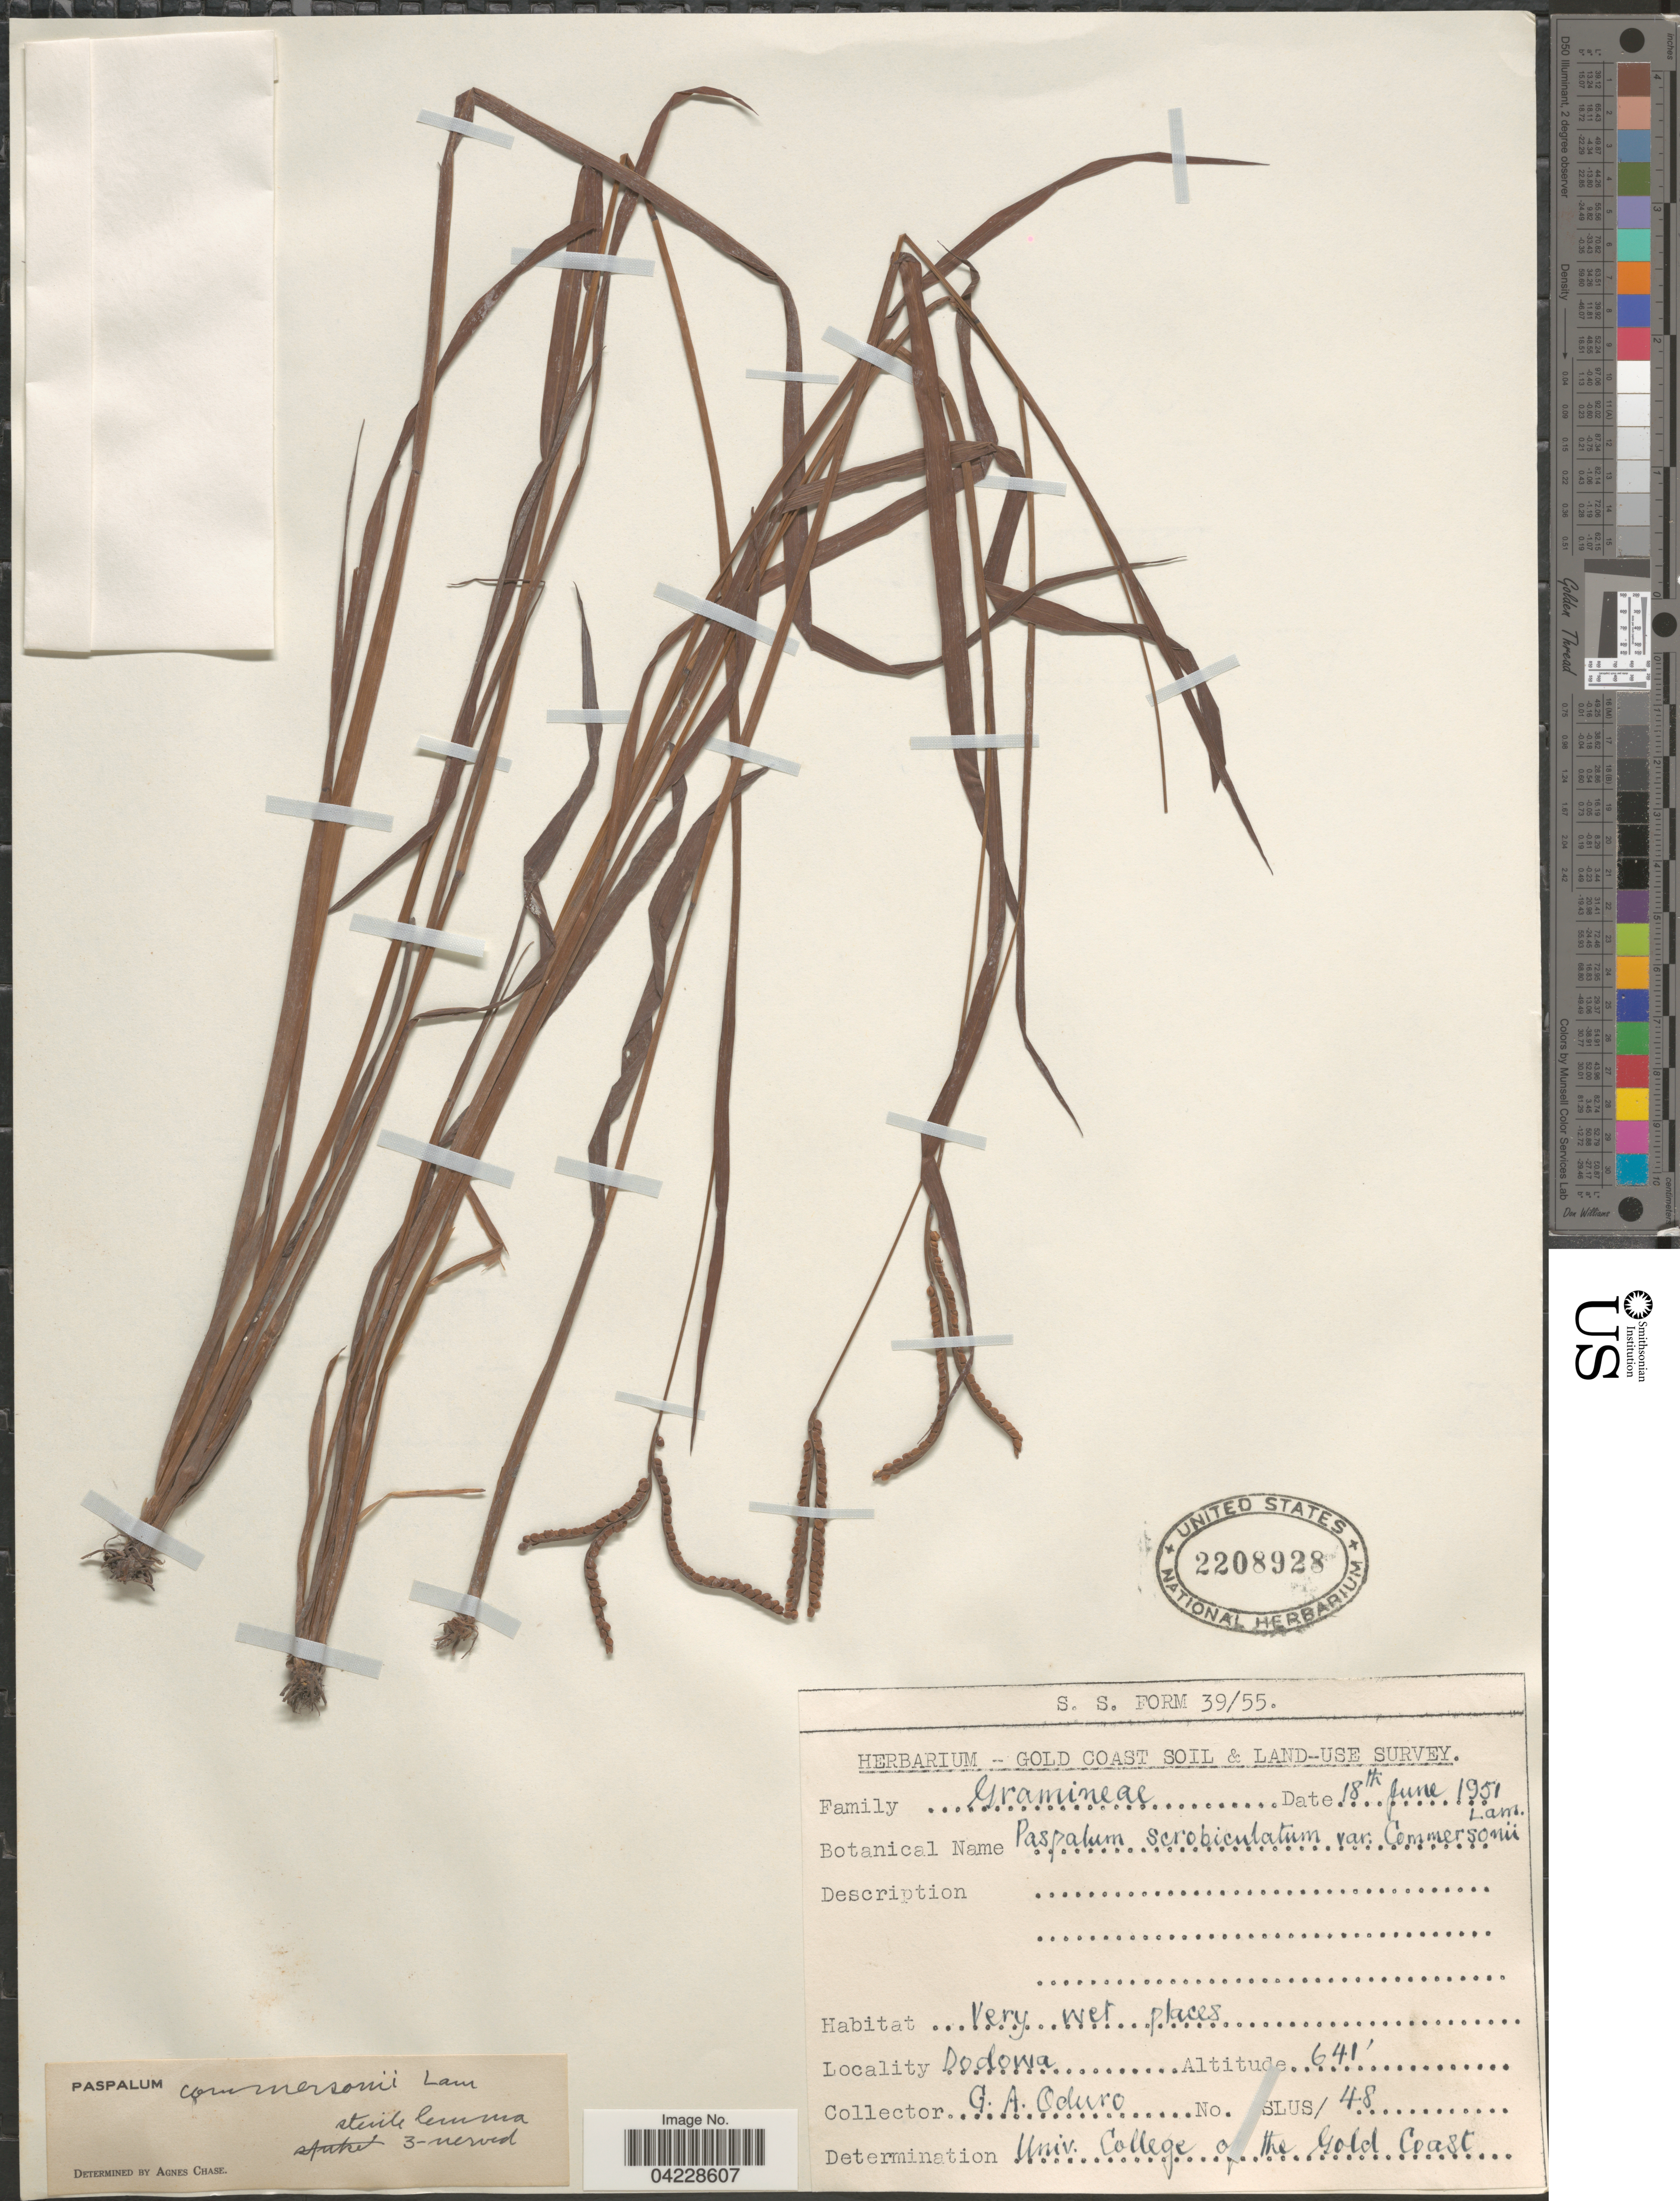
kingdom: Plantae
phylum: Tracheophyta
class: Liliopsida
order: Poales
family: Poaceae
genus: Paspalum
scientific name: Paspalum scrobiculatum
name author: L.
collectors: G. Oduro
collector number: SLUS/48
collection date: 1951-06-18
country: Ghana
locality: Gold Coast Soil & Land-Use Survey. Dodowa.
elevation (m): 195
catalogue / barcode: US 2208928